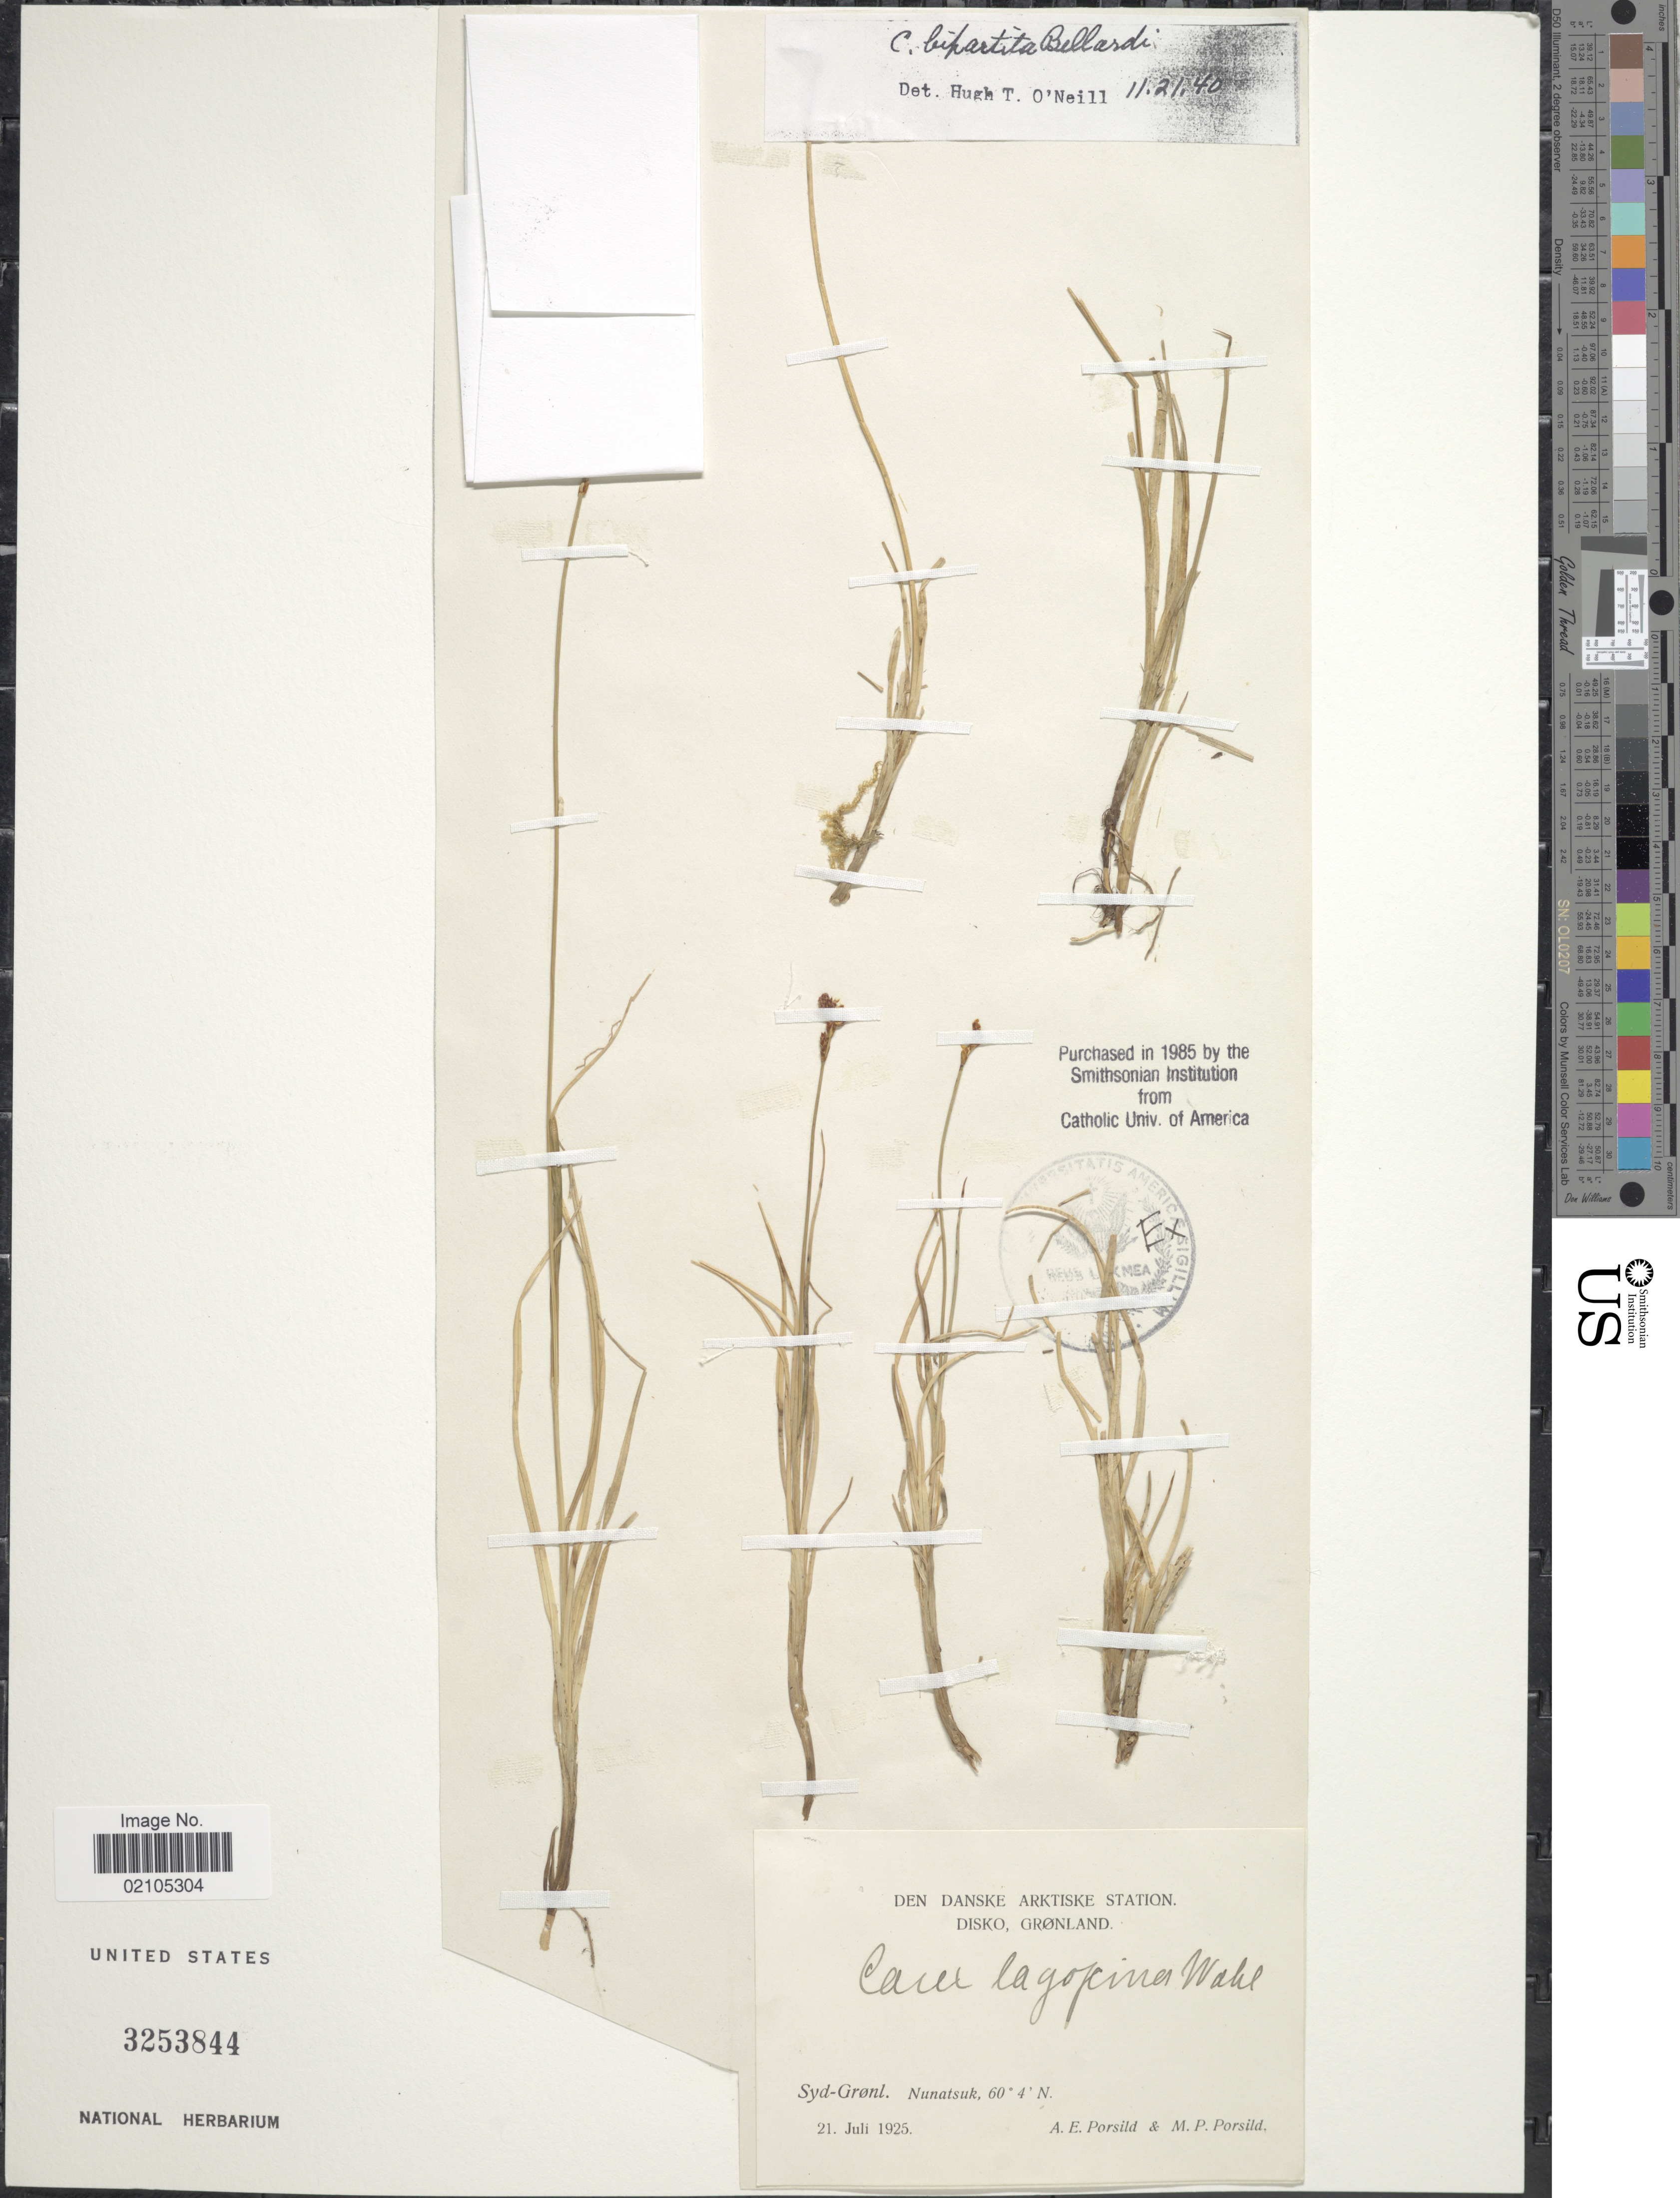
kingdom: Plantae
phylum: Tracheophyta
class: Liliopsida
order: Poales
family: Cyperaceae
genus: Carex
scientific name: Carex lachenalii subsp. lachenalii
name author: Schkuhr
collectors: A. E. Porsild & M. P. Porsild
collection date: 1925-07-21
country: Greenland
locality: Disko, Gronland. Syd-Gronl. Nunatsuk.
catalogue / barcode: US 3253844